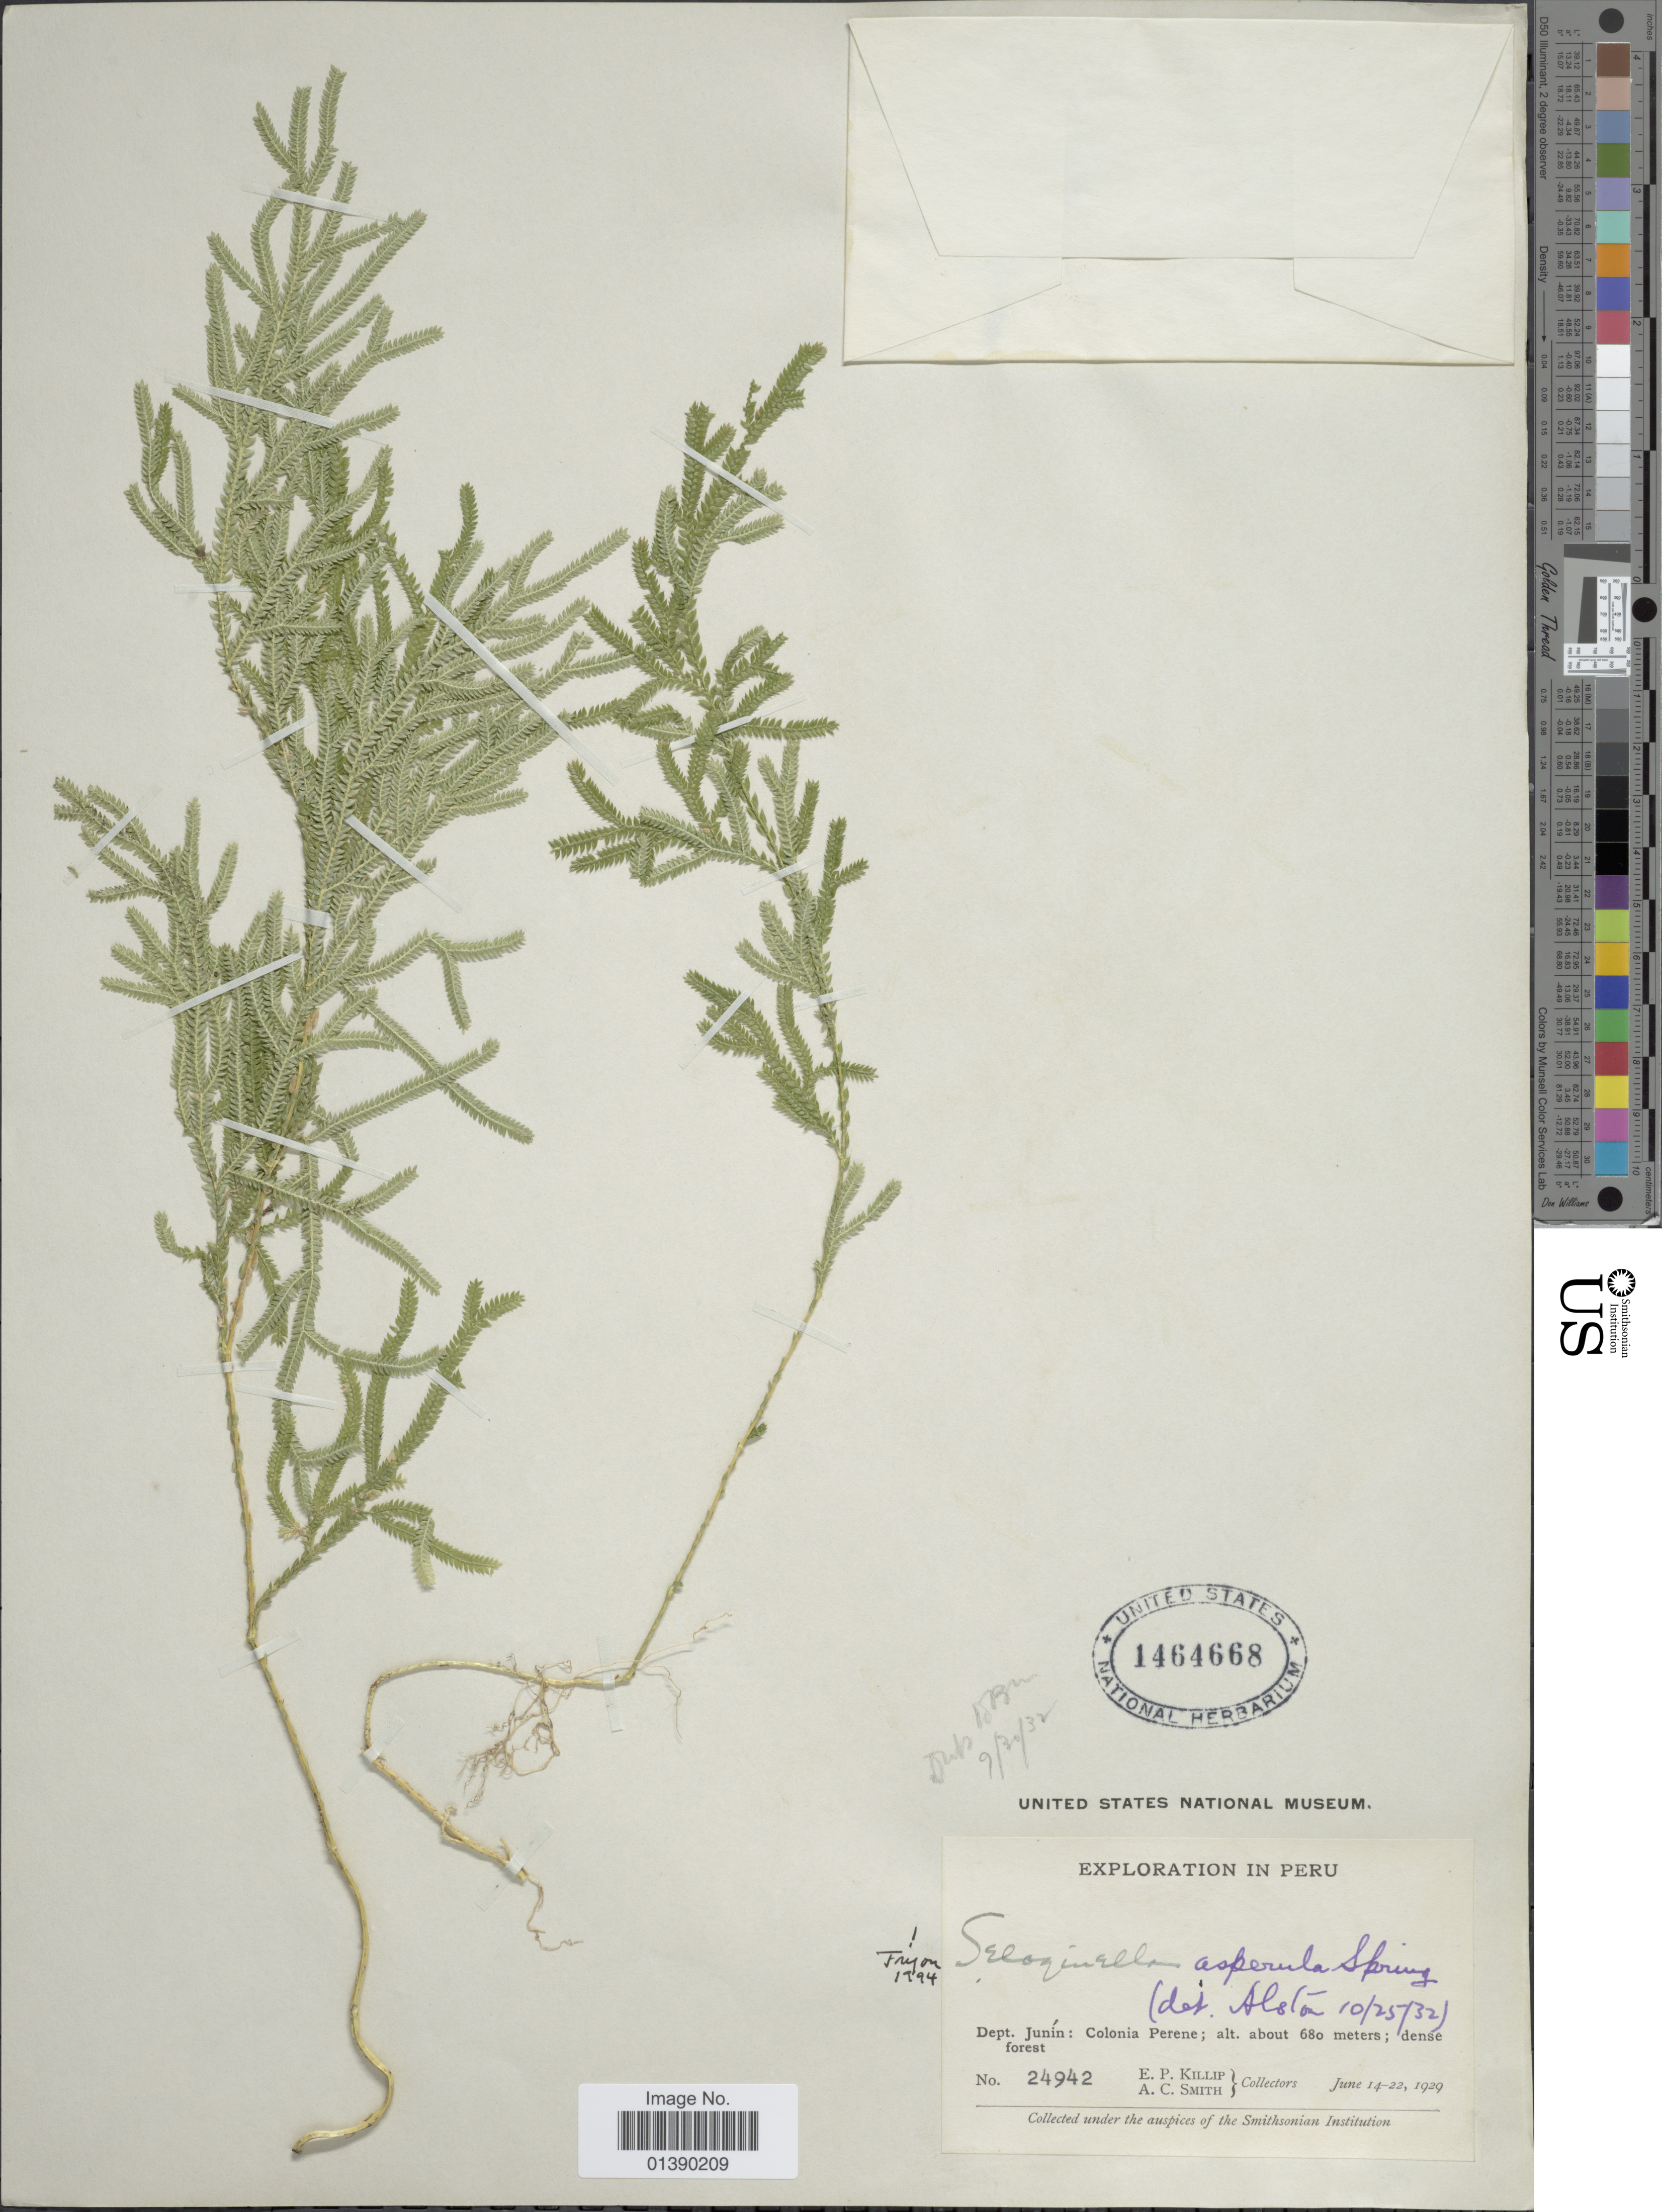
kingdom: Plantae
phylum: Tracheophyta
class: Lycopodiopsida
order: Selaginellales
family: Selaginellaceae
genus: Selaginella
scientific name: Selaginella asperula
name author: Spring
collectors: E. P. Killip & A. C. Smith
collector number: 24942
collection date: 1929-06-14/1929-06-22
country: Peru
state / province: Junín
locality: Colonia Perene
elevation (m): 680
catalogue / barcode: US 1464668